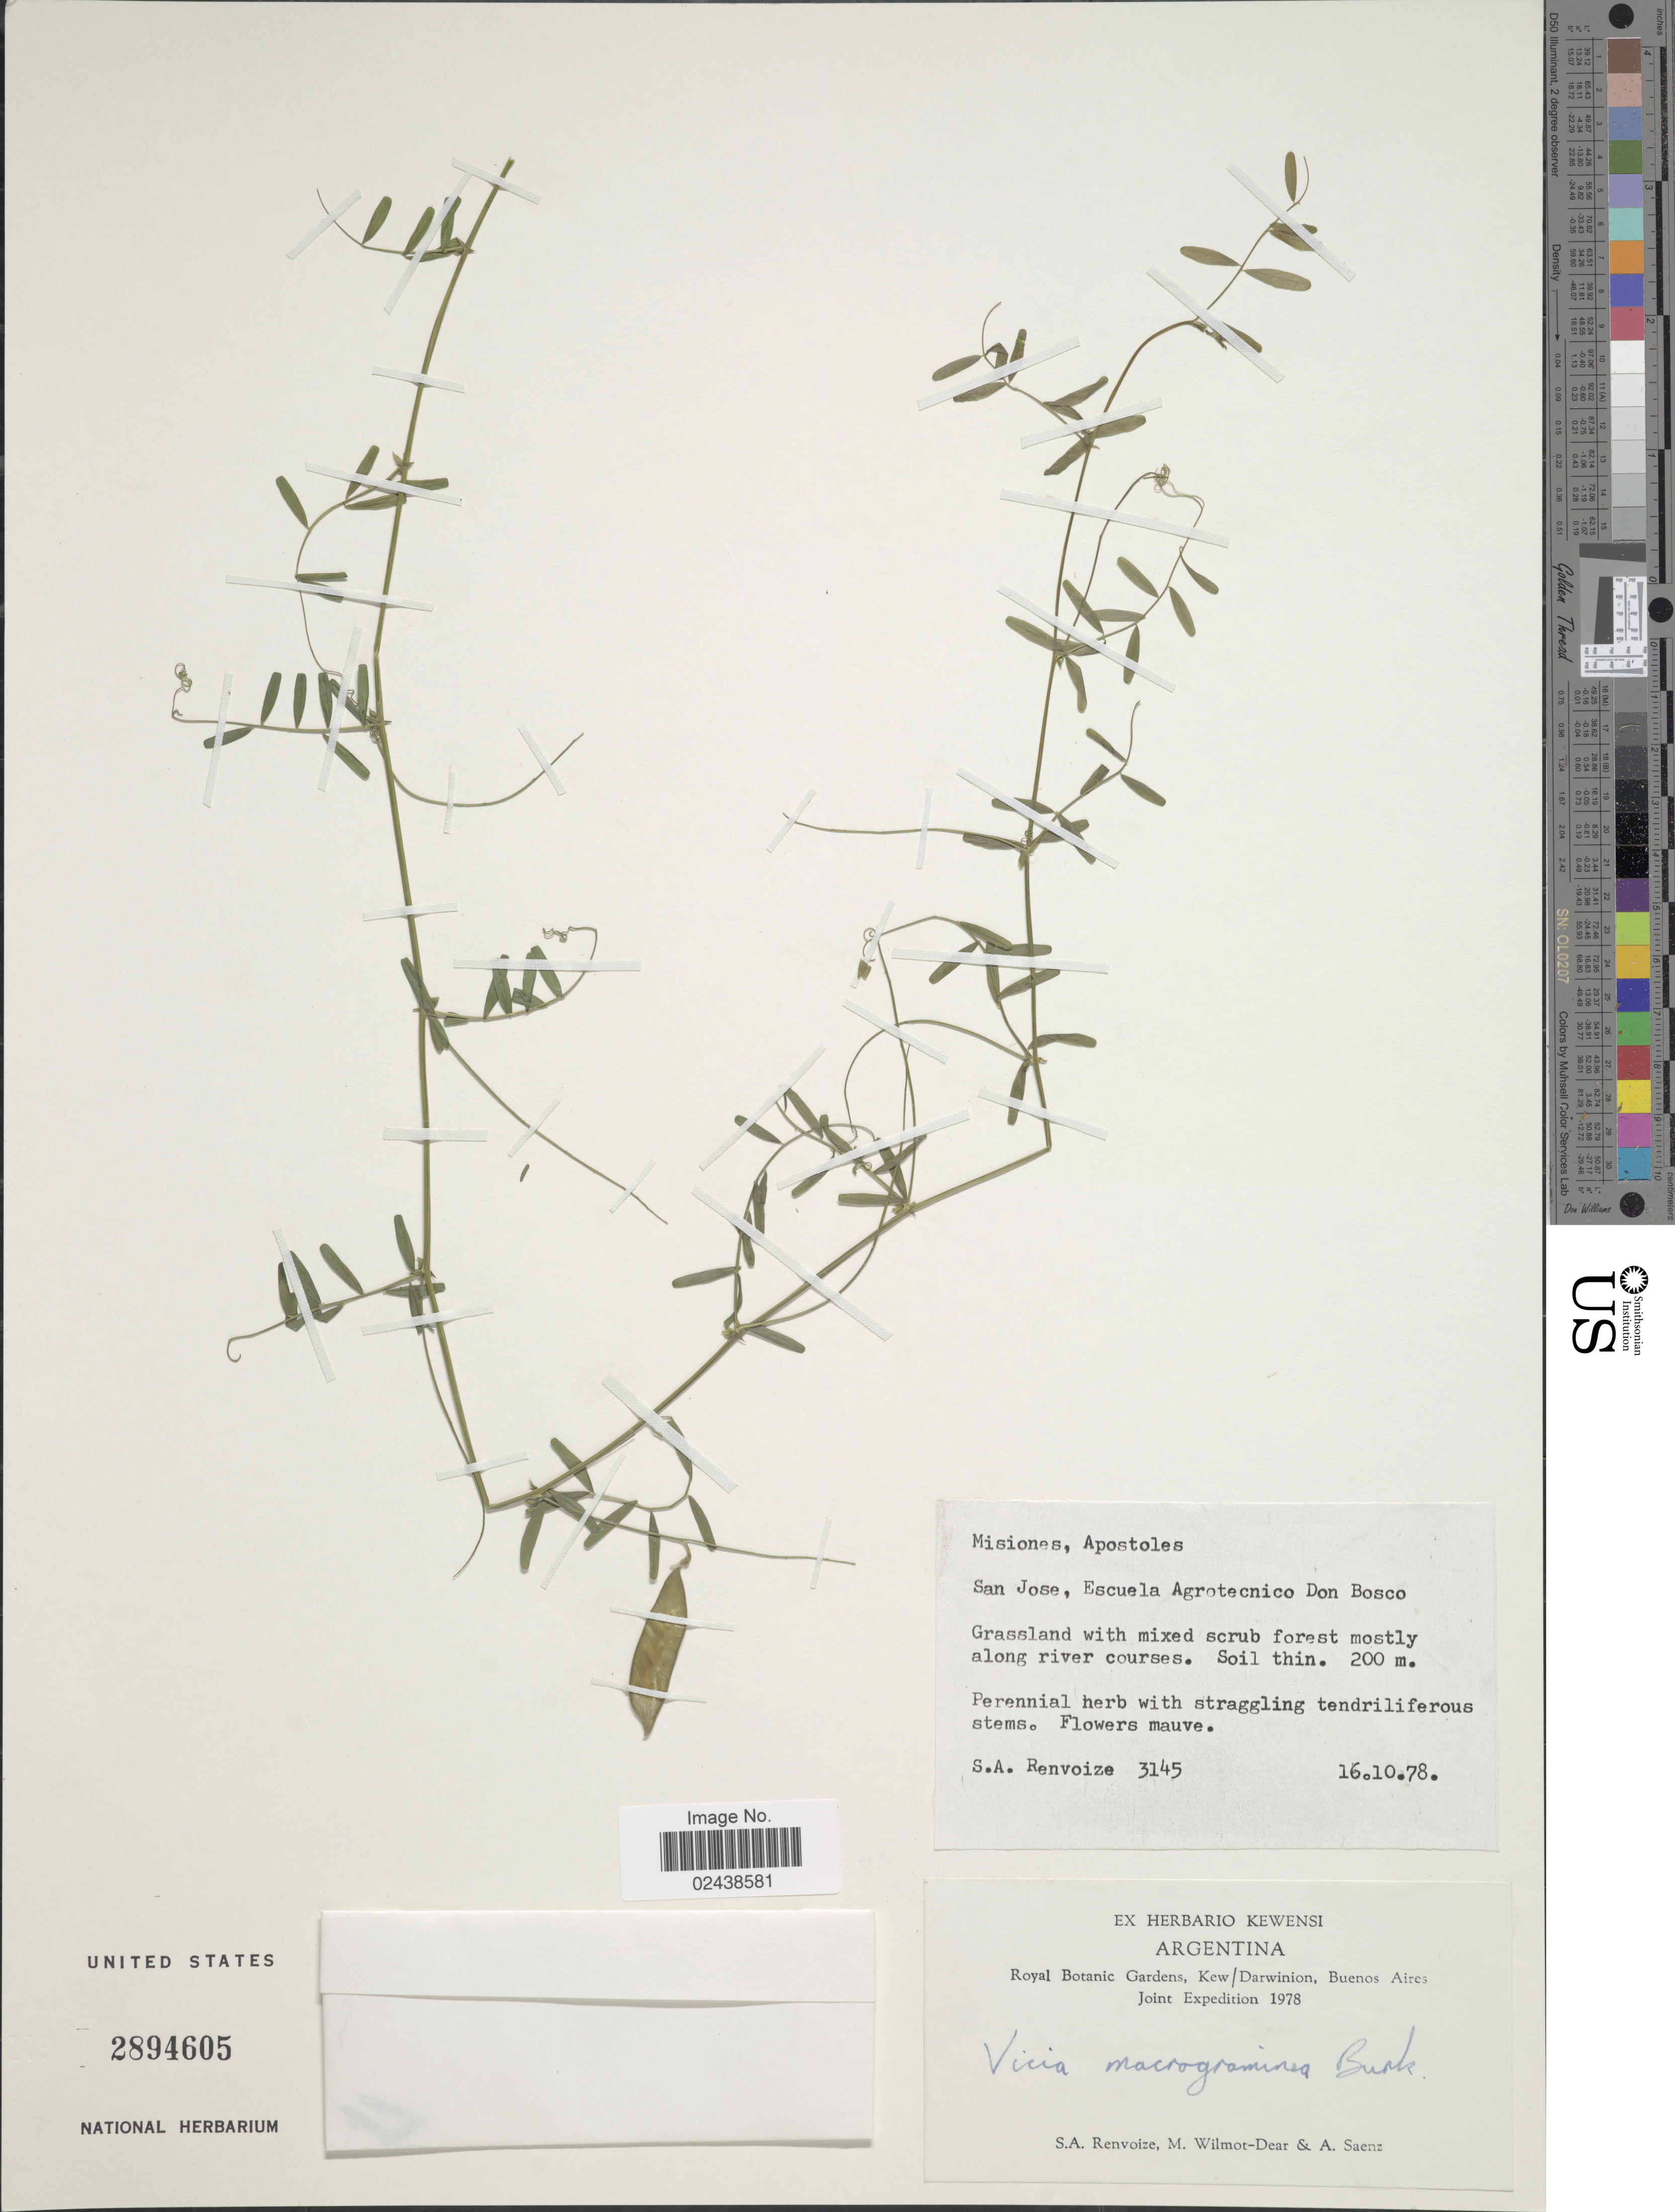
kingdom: Plantae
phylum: Tracheophyta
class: Magnoliopsida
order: Fabales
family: Fabaceae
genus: Vicia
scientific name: Vicia macrograminea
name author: Burkart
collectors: S. A. Renvoize, M. Wilmot-Dear & A. Saenz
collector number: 3145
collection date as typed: Transcribed d/m/y: 16/10/78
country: Argentina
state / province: Misiones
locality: Apostoles. San Jose, Escuela Agrotecnico Don Bosco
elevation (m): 200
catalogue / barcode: US 2894605